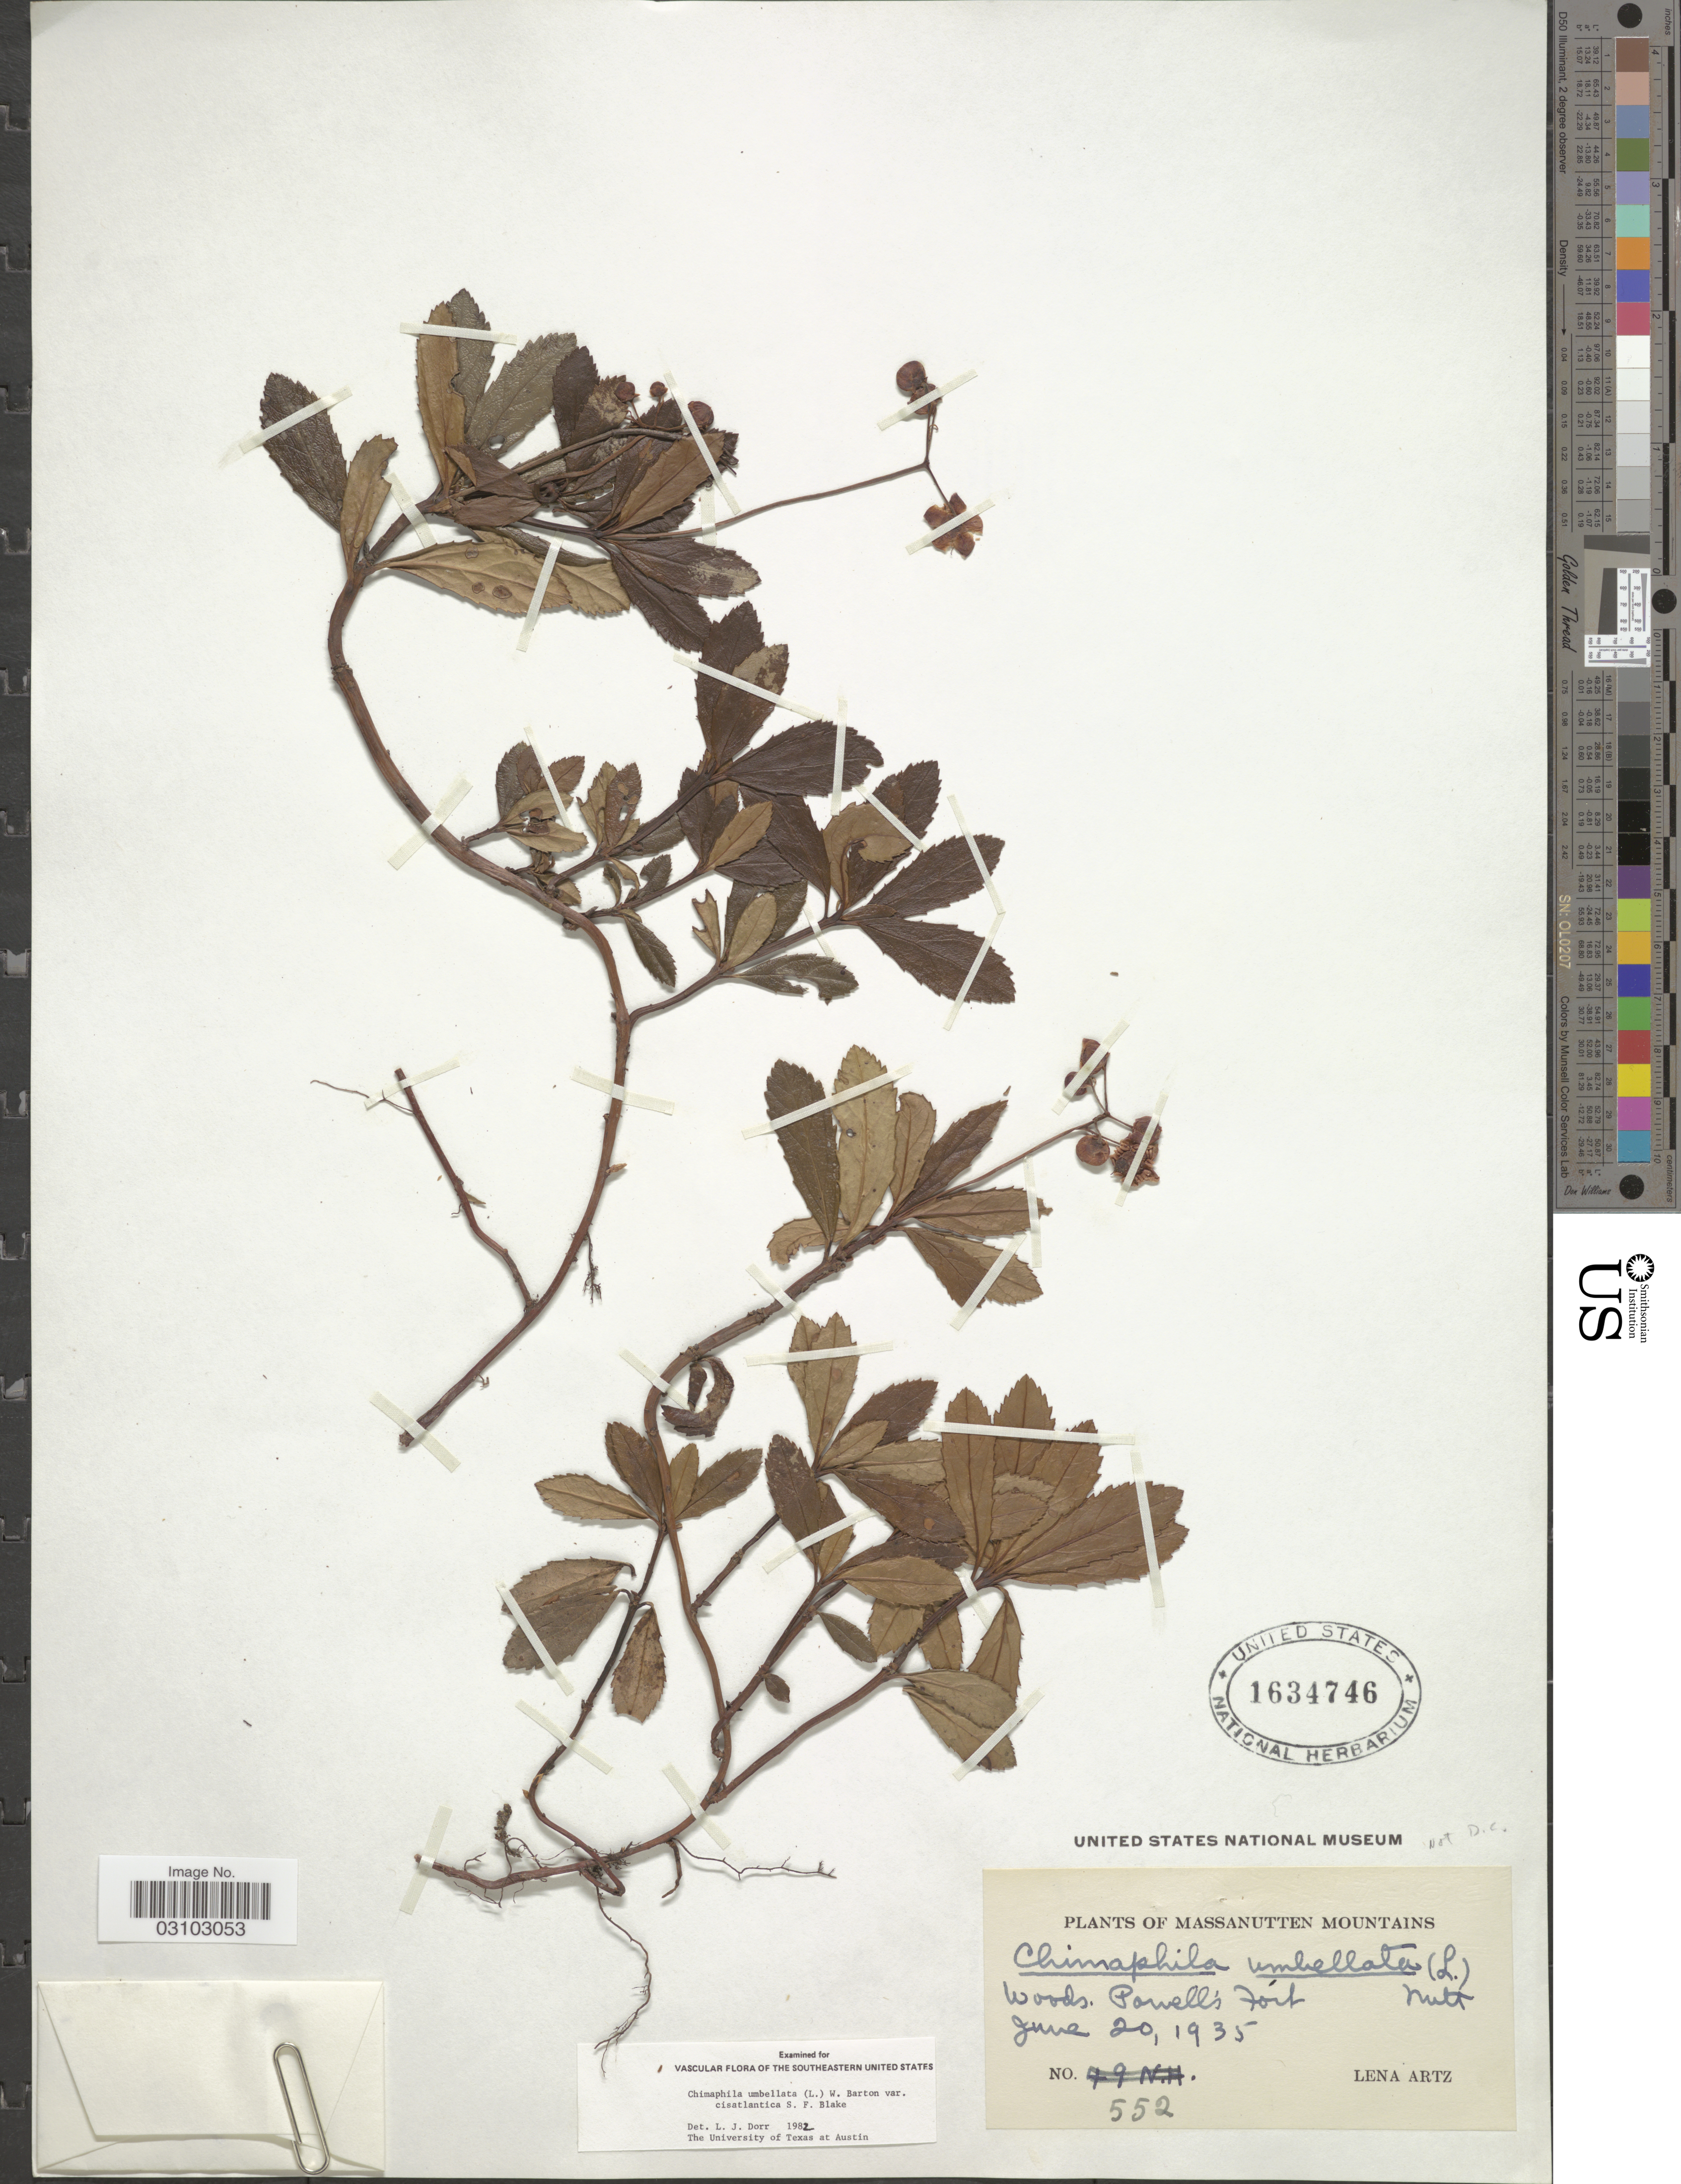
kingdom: Plantae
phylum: Tracheophyta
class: Magnoliopsida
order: Ericales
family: Ericaceae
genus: Chimaphila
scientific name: Chimaphila umbellata subsp. cisatlantica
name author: (S.F. Blake) Hultén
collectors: L. Artz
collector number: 552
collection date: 1935-03-20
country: United States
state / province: Virginia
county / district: Shenandoah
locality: Massanutten Mountains. Powell's Fort. Wooded shale banks near Mr. William's camp. Woodstock, Virginia.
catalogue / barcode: US 1634746